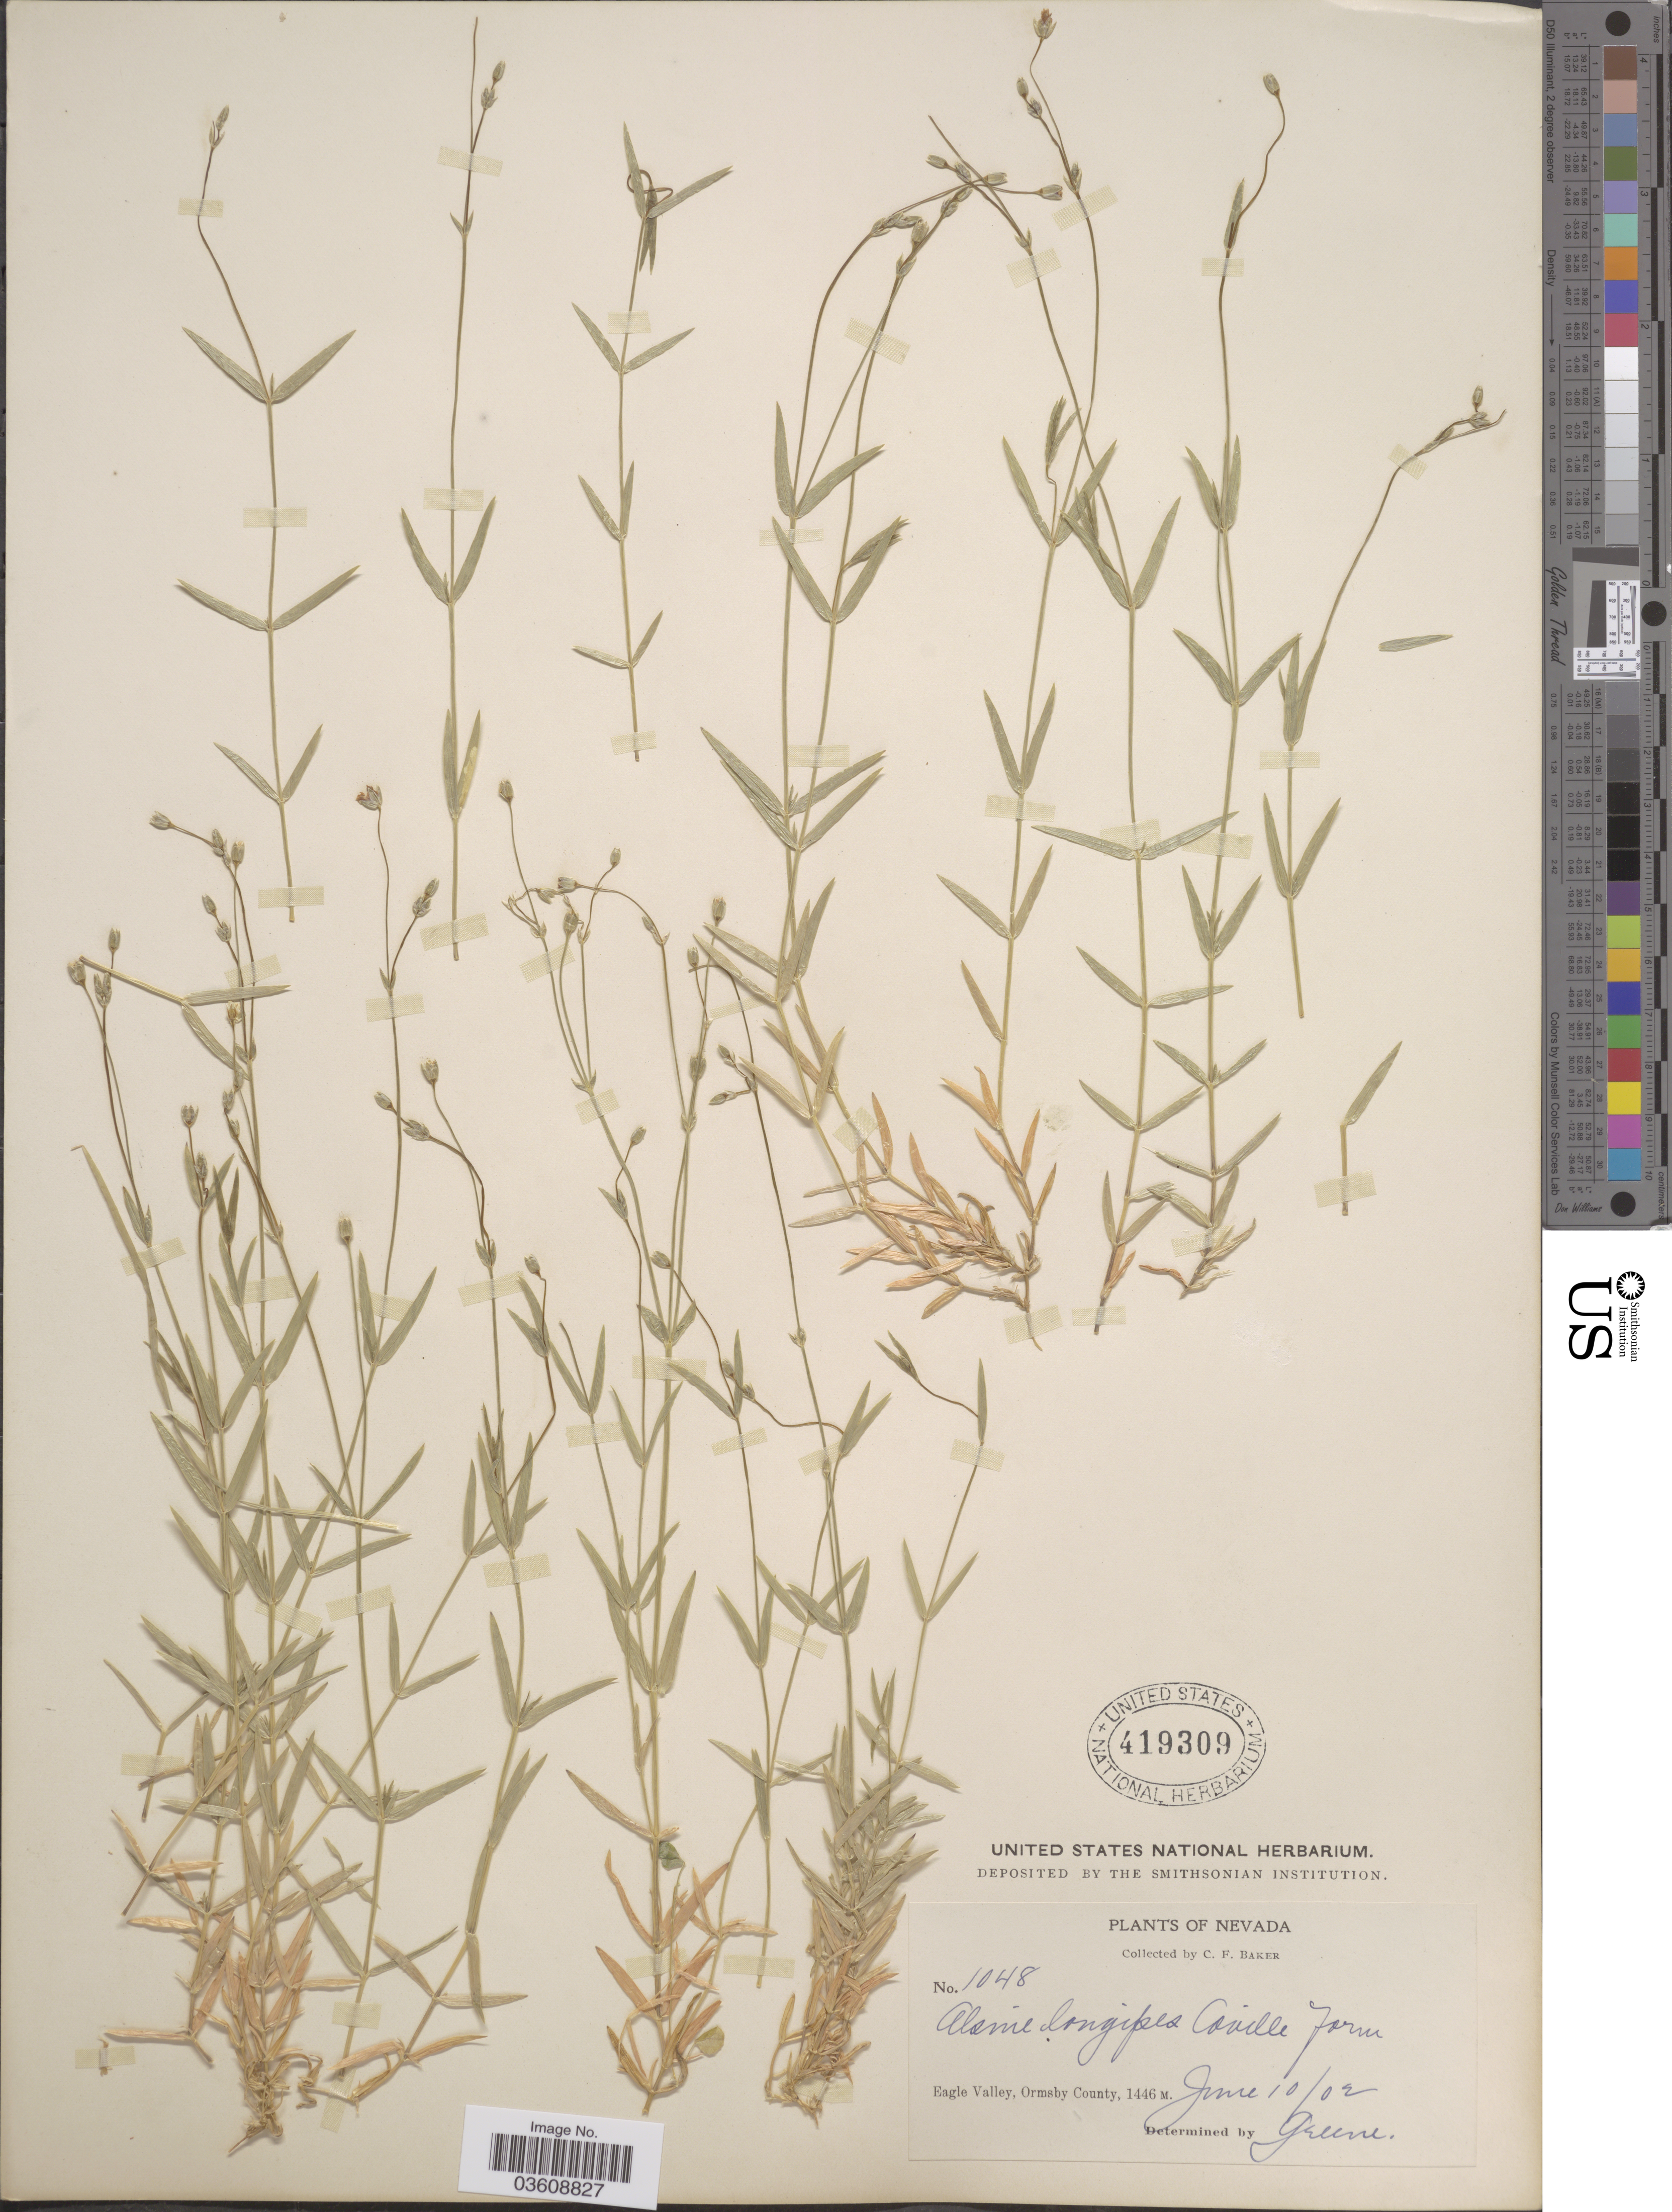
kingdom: Plantae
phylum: Tracheophyta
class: Magnoliopsida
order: Caryophyllales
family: Caryophyllaceae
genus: Stellaria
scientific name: Stellaria longipes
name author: Goldie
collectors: C. F. Baker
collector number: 1048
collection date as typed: Transcribed d/m/y: 10/6/2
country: United States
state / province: Nevada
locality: Eagle Valley, Ormsby County.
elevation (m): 1446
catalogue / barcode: US 419309